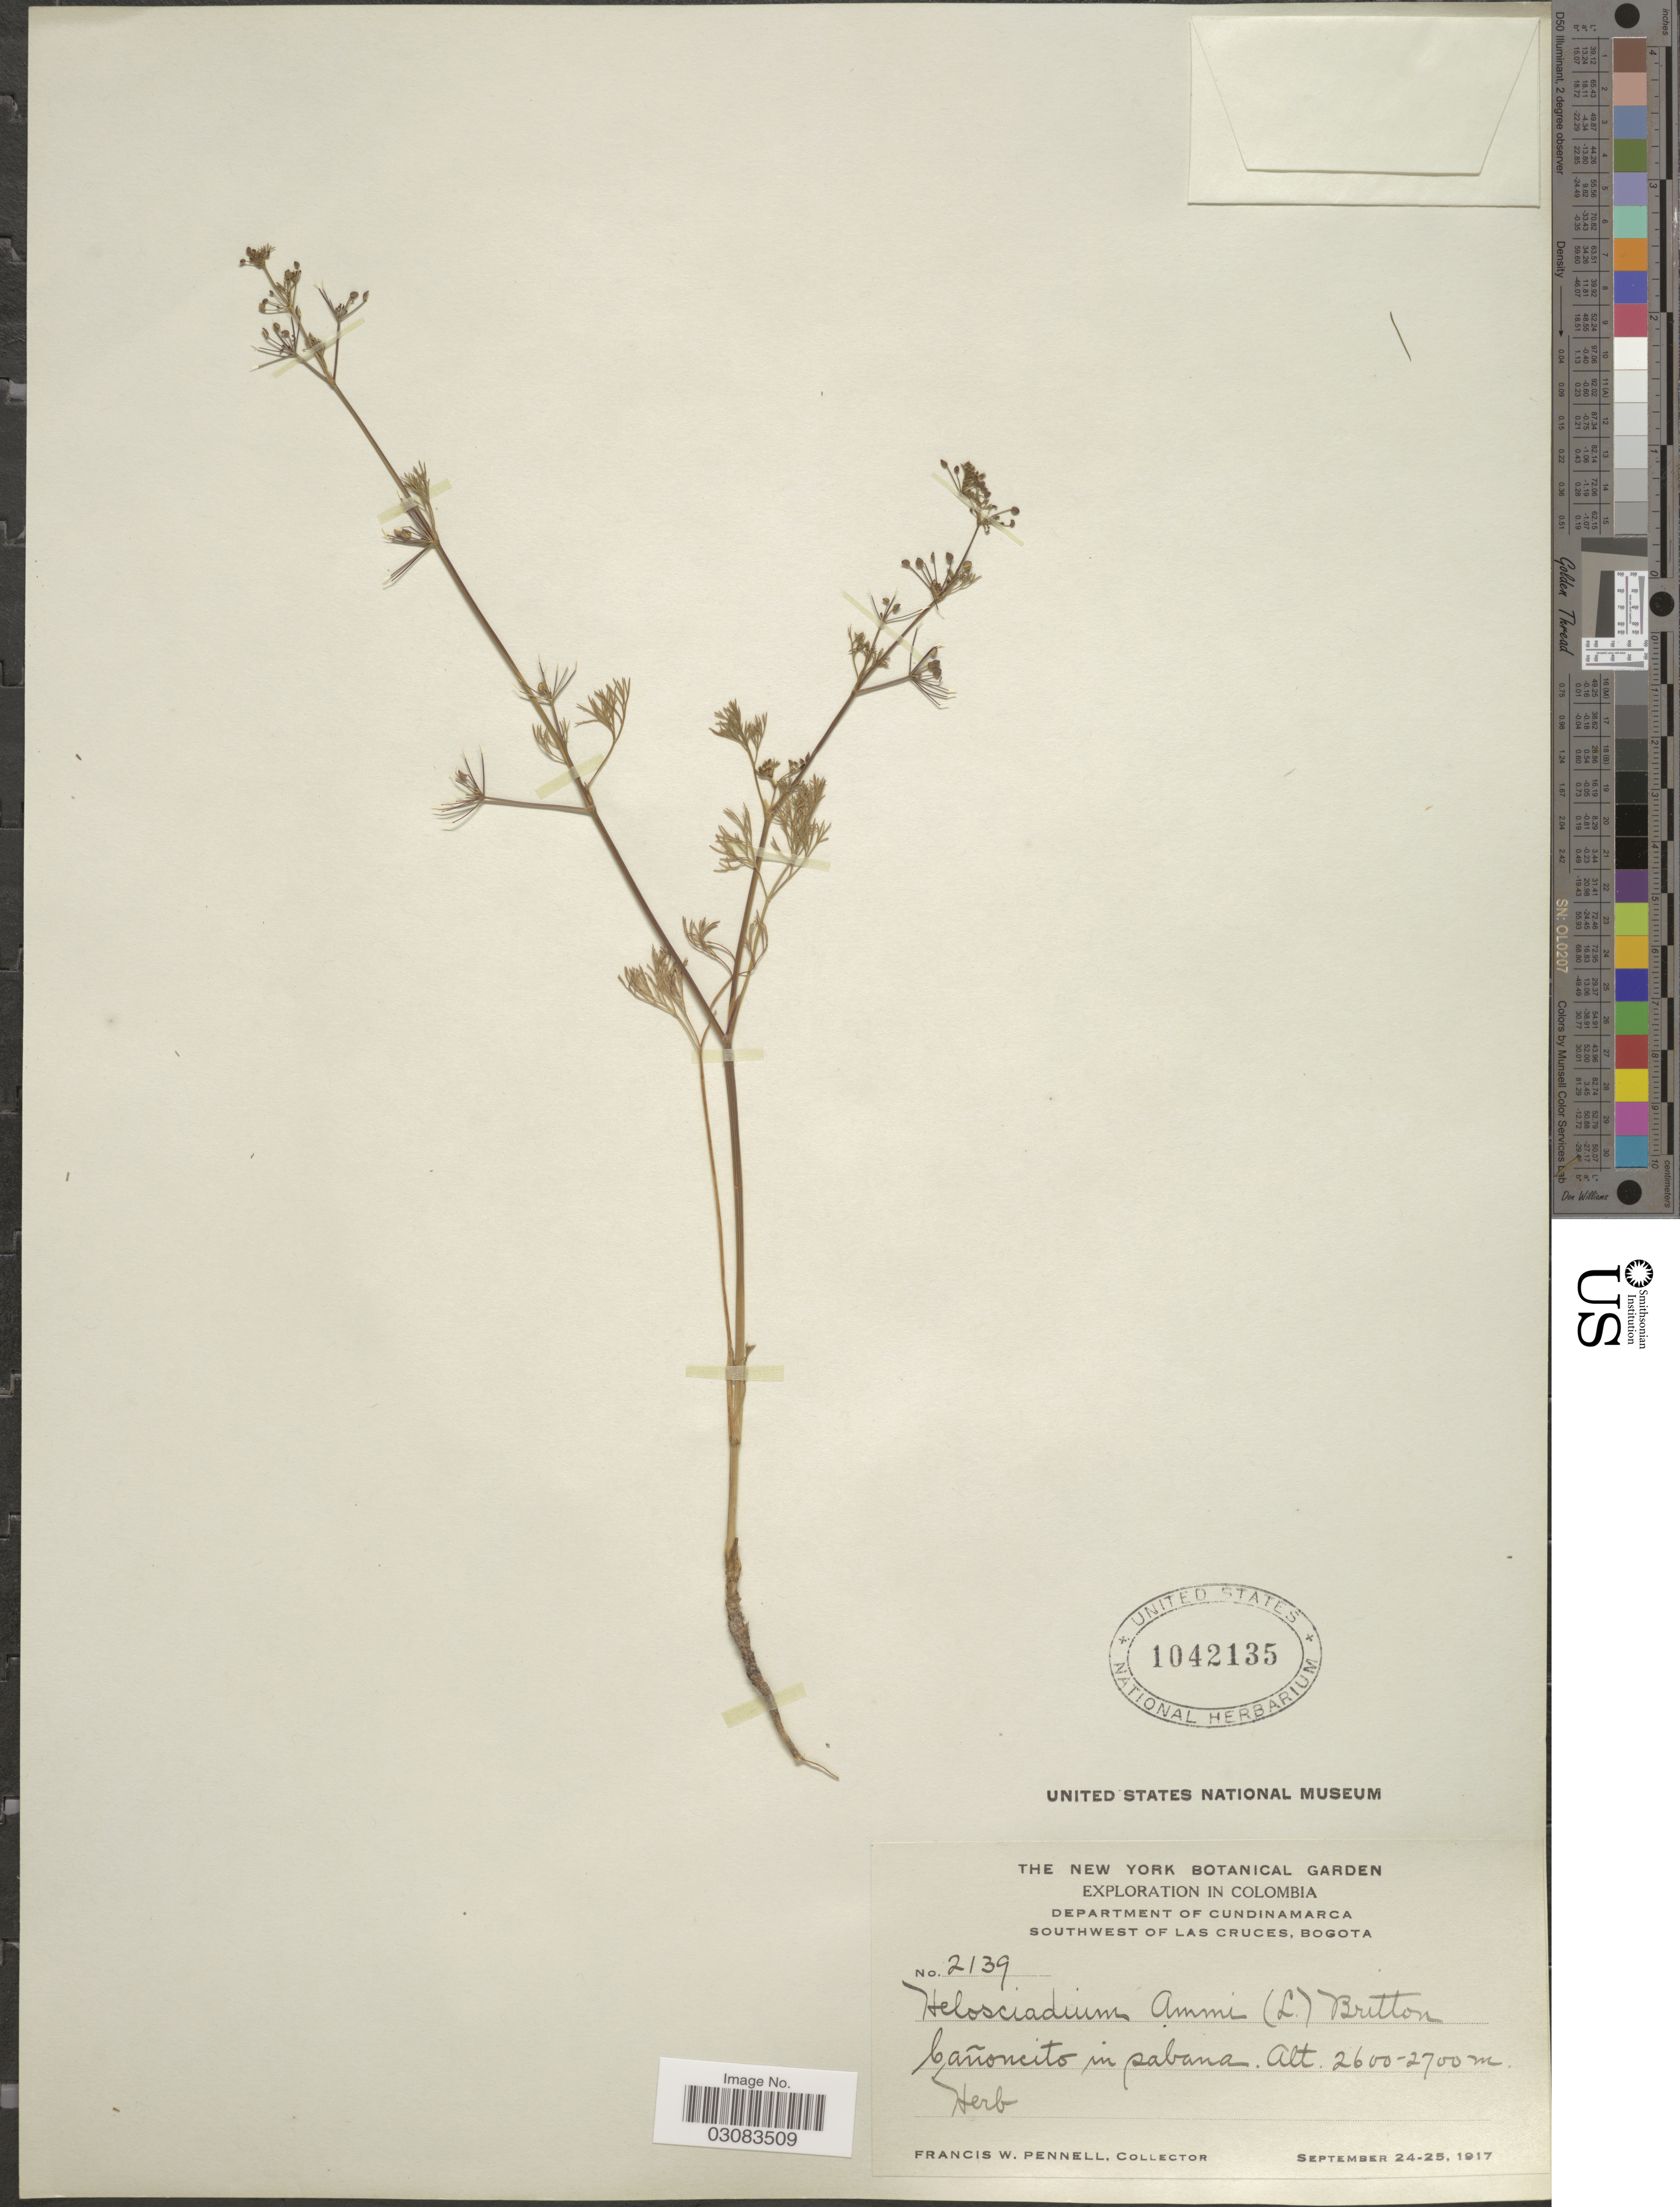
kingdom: Plantae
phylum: Tracheophyta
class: Magnoliopsida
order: Apiales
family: Apiaceae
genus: Cyclospermum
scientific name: Cyclospermum leptophyllum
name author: (Pers.) Sprague ex Britton & P. Wilson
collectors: F. W. Pennell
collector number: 2139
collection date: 1917-09-24/1917-09-25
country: Colombia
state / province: Cundinamarca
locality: Department of Cundinamarca. Southwest of Las Cruces. Cañoncito in sabana.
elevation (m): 2600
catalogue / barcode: US 1042135